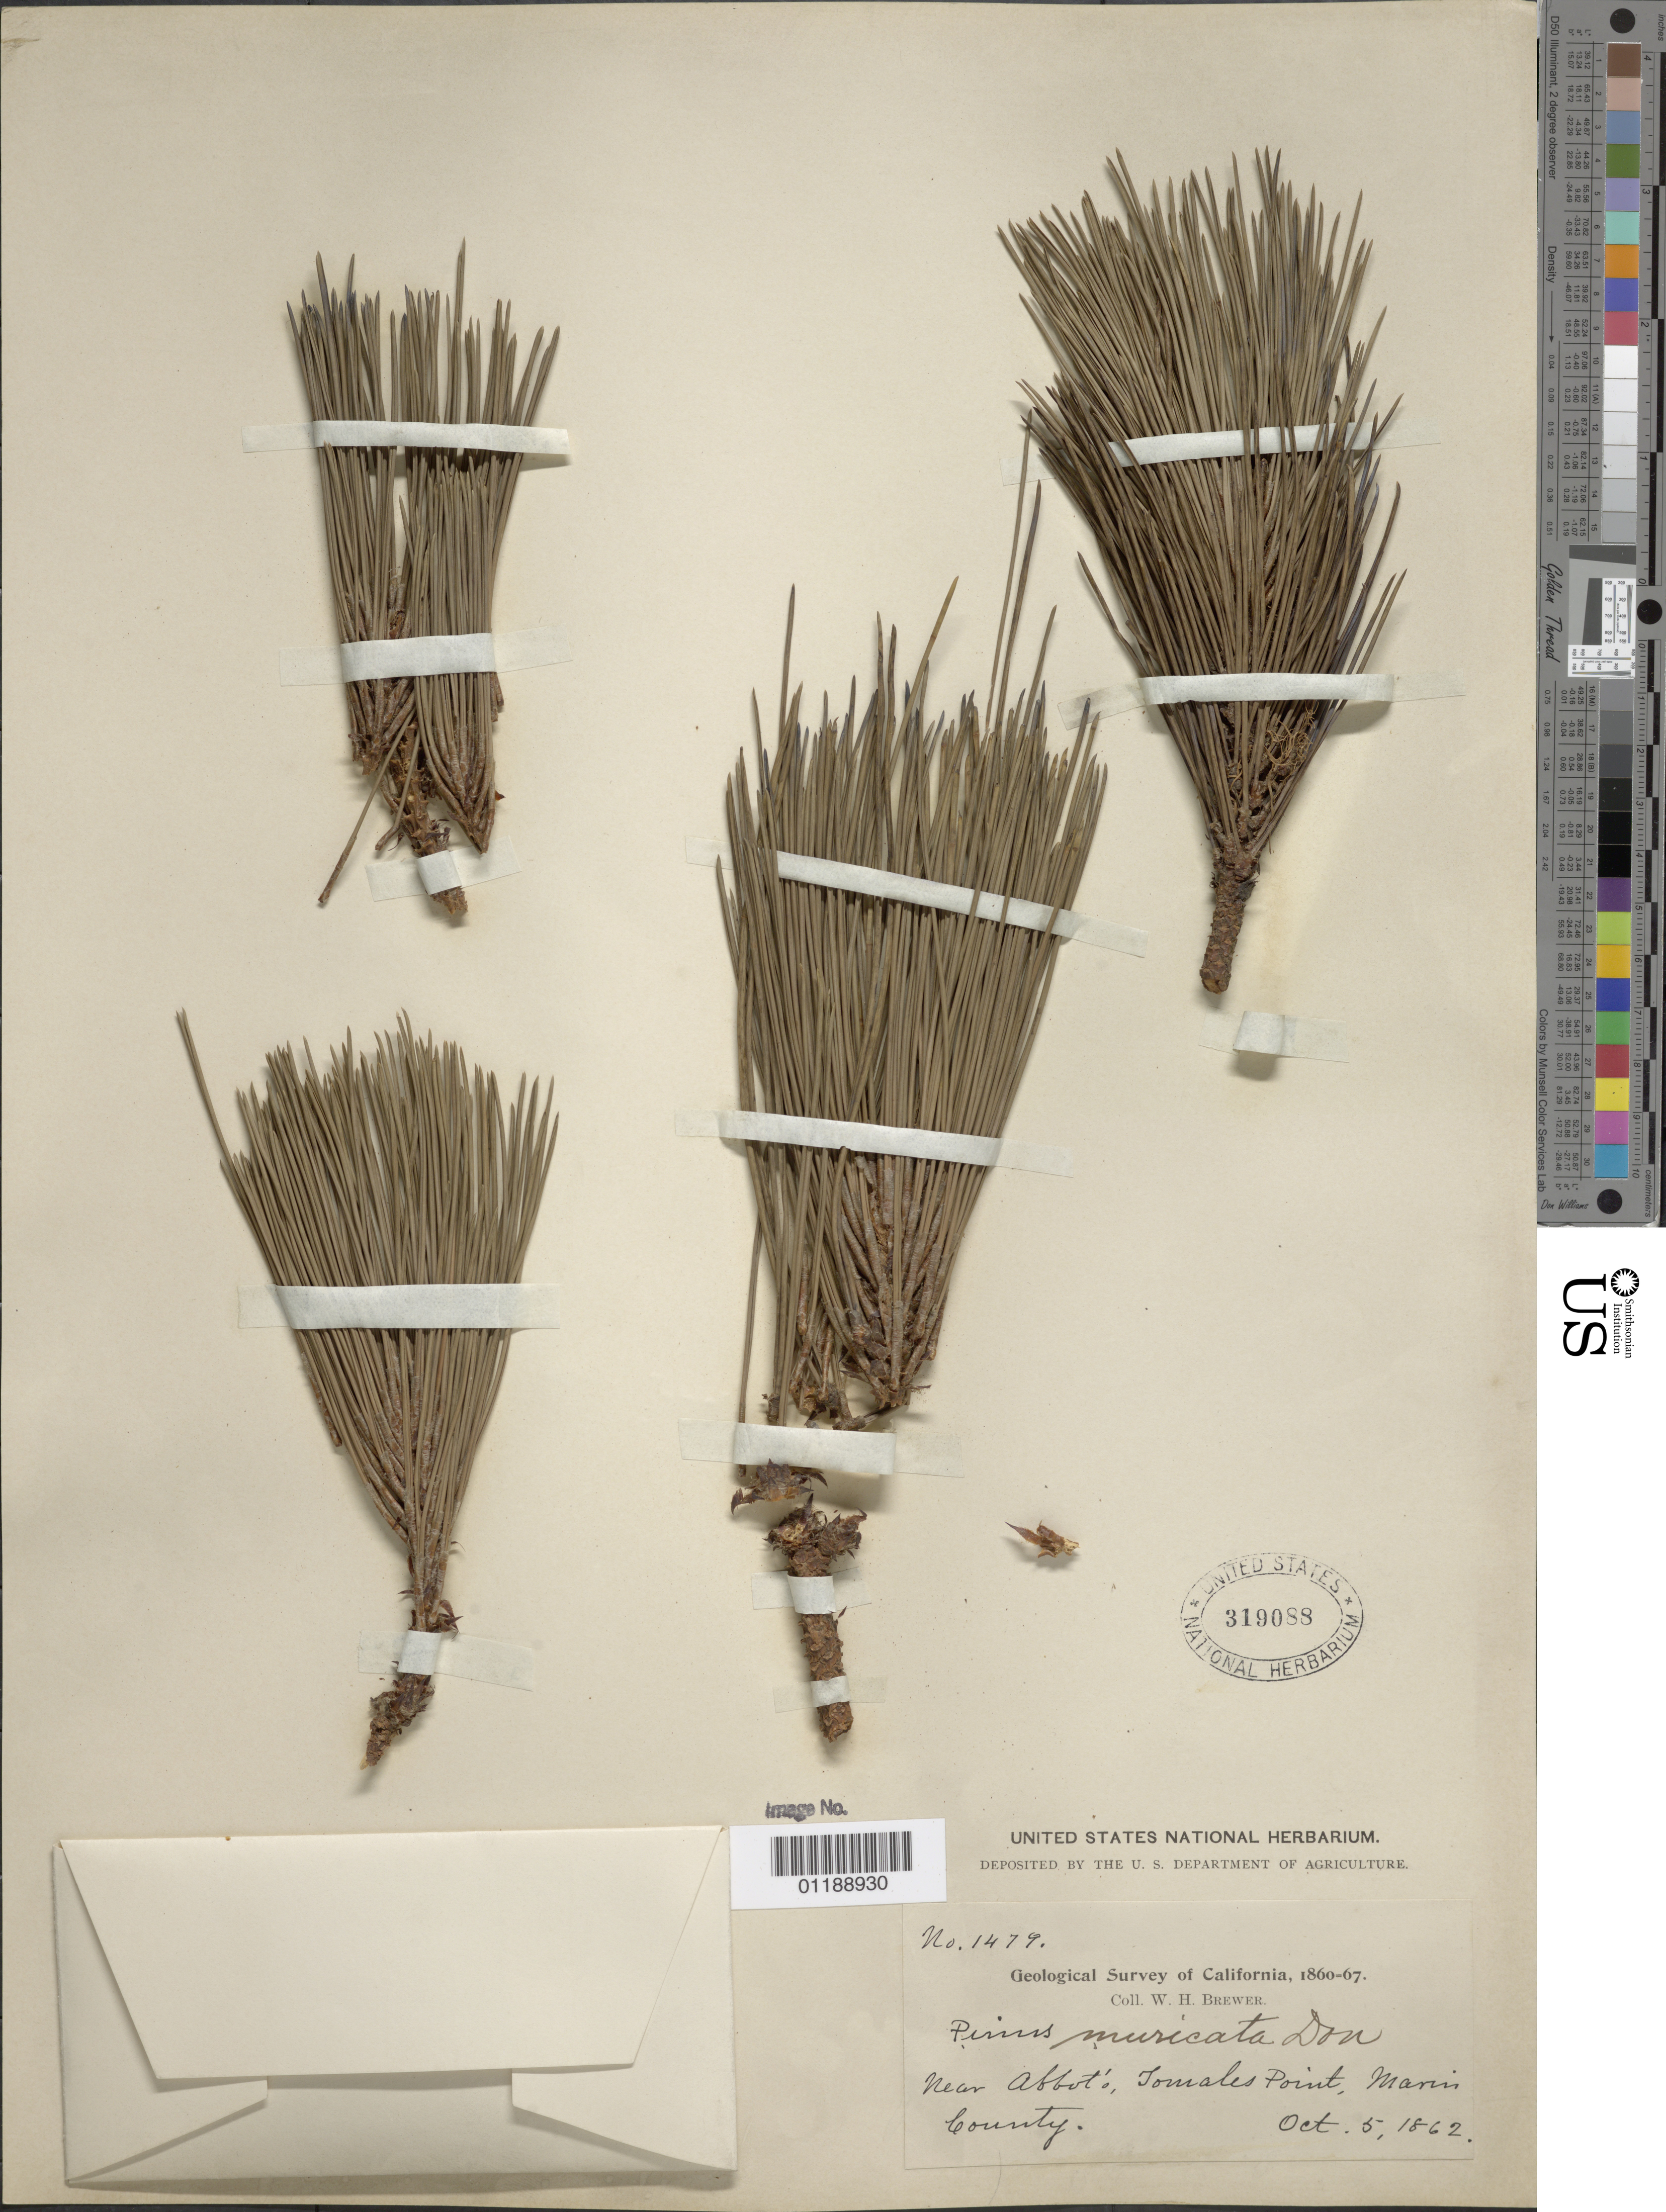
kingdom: Plantae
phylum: Tracheophyta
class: Pinopsida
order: Pinales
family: Pinaceae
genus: Pinus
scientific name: Pinus muricata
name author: D. Don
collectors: W. H. Brewer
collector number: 1479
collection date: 1862-10-05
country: United States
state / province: California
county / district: Marin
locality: Near Abbot's, Tomales Point.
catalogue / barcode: US 319088